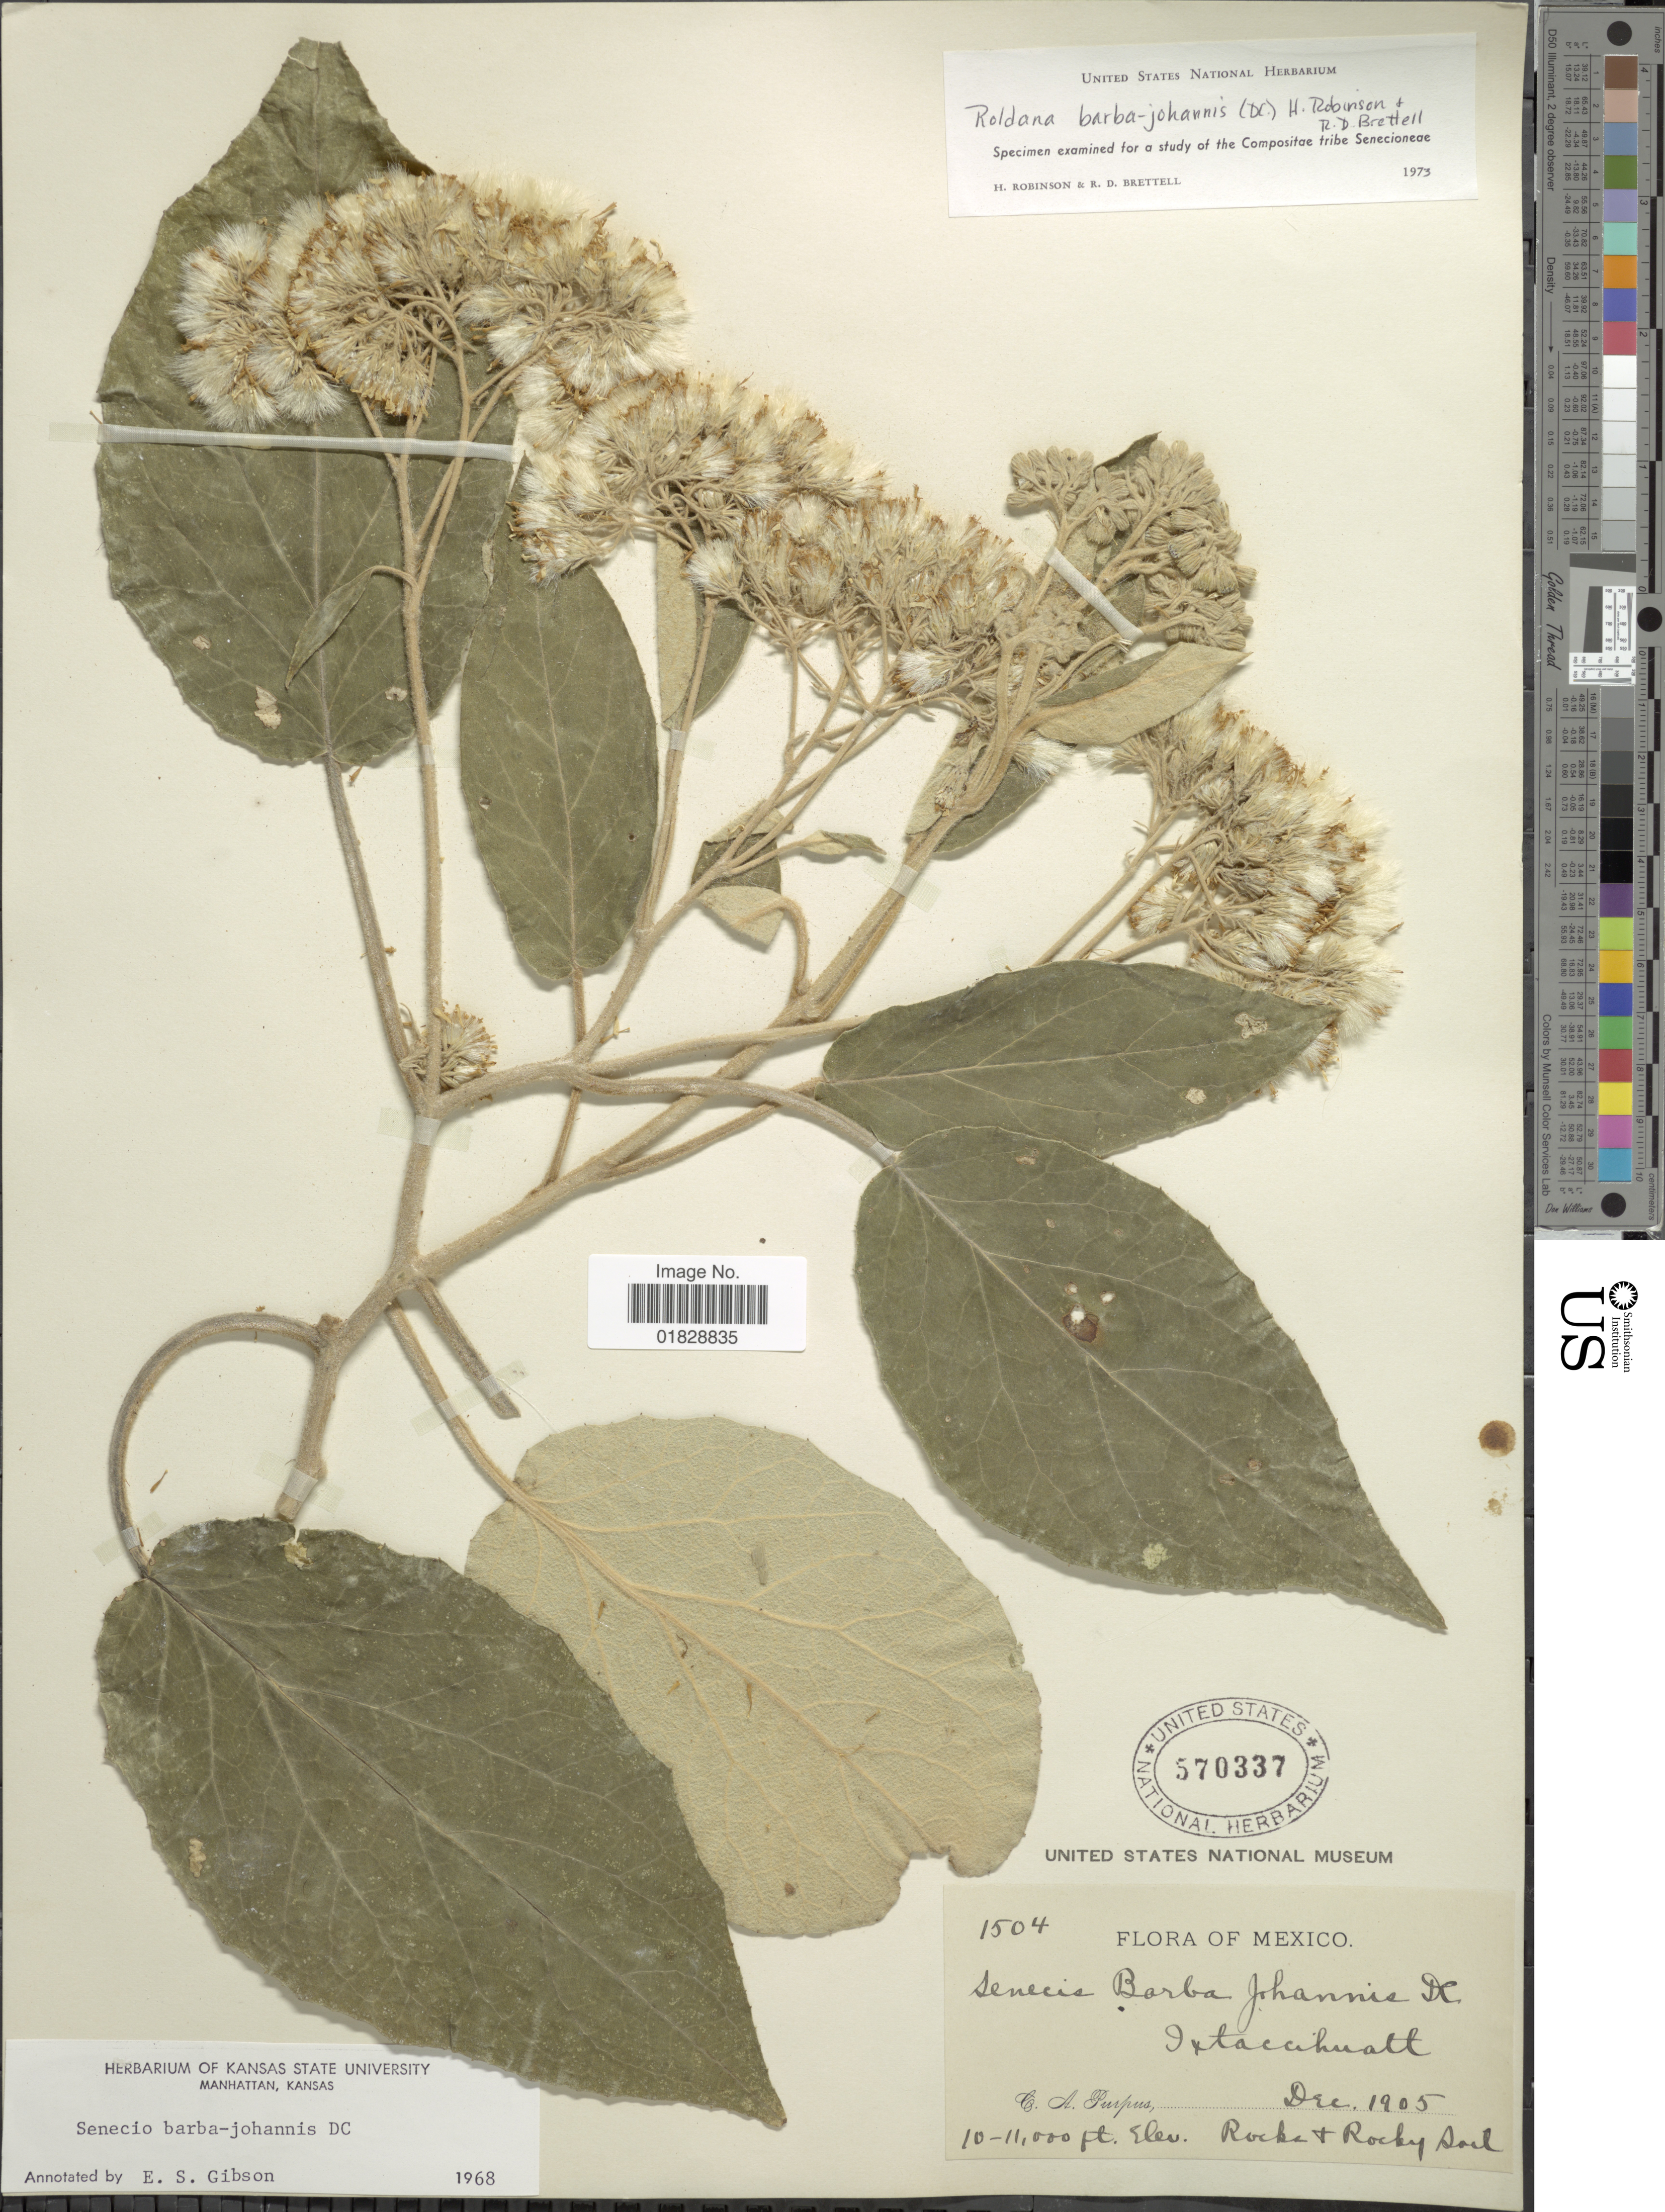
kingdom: Plantae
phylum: Tracheophyta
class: Magnoliopsida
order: Asterales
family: Asteraceae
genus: Roldana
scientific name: Roldana barba-johannis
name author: (DC.) H. Rob. & Brettell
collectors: C. A. Purpus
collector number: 1504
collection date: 1905-12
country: Mexico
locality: Ixtaccihuatl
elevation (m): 3048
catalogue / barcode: US 570337